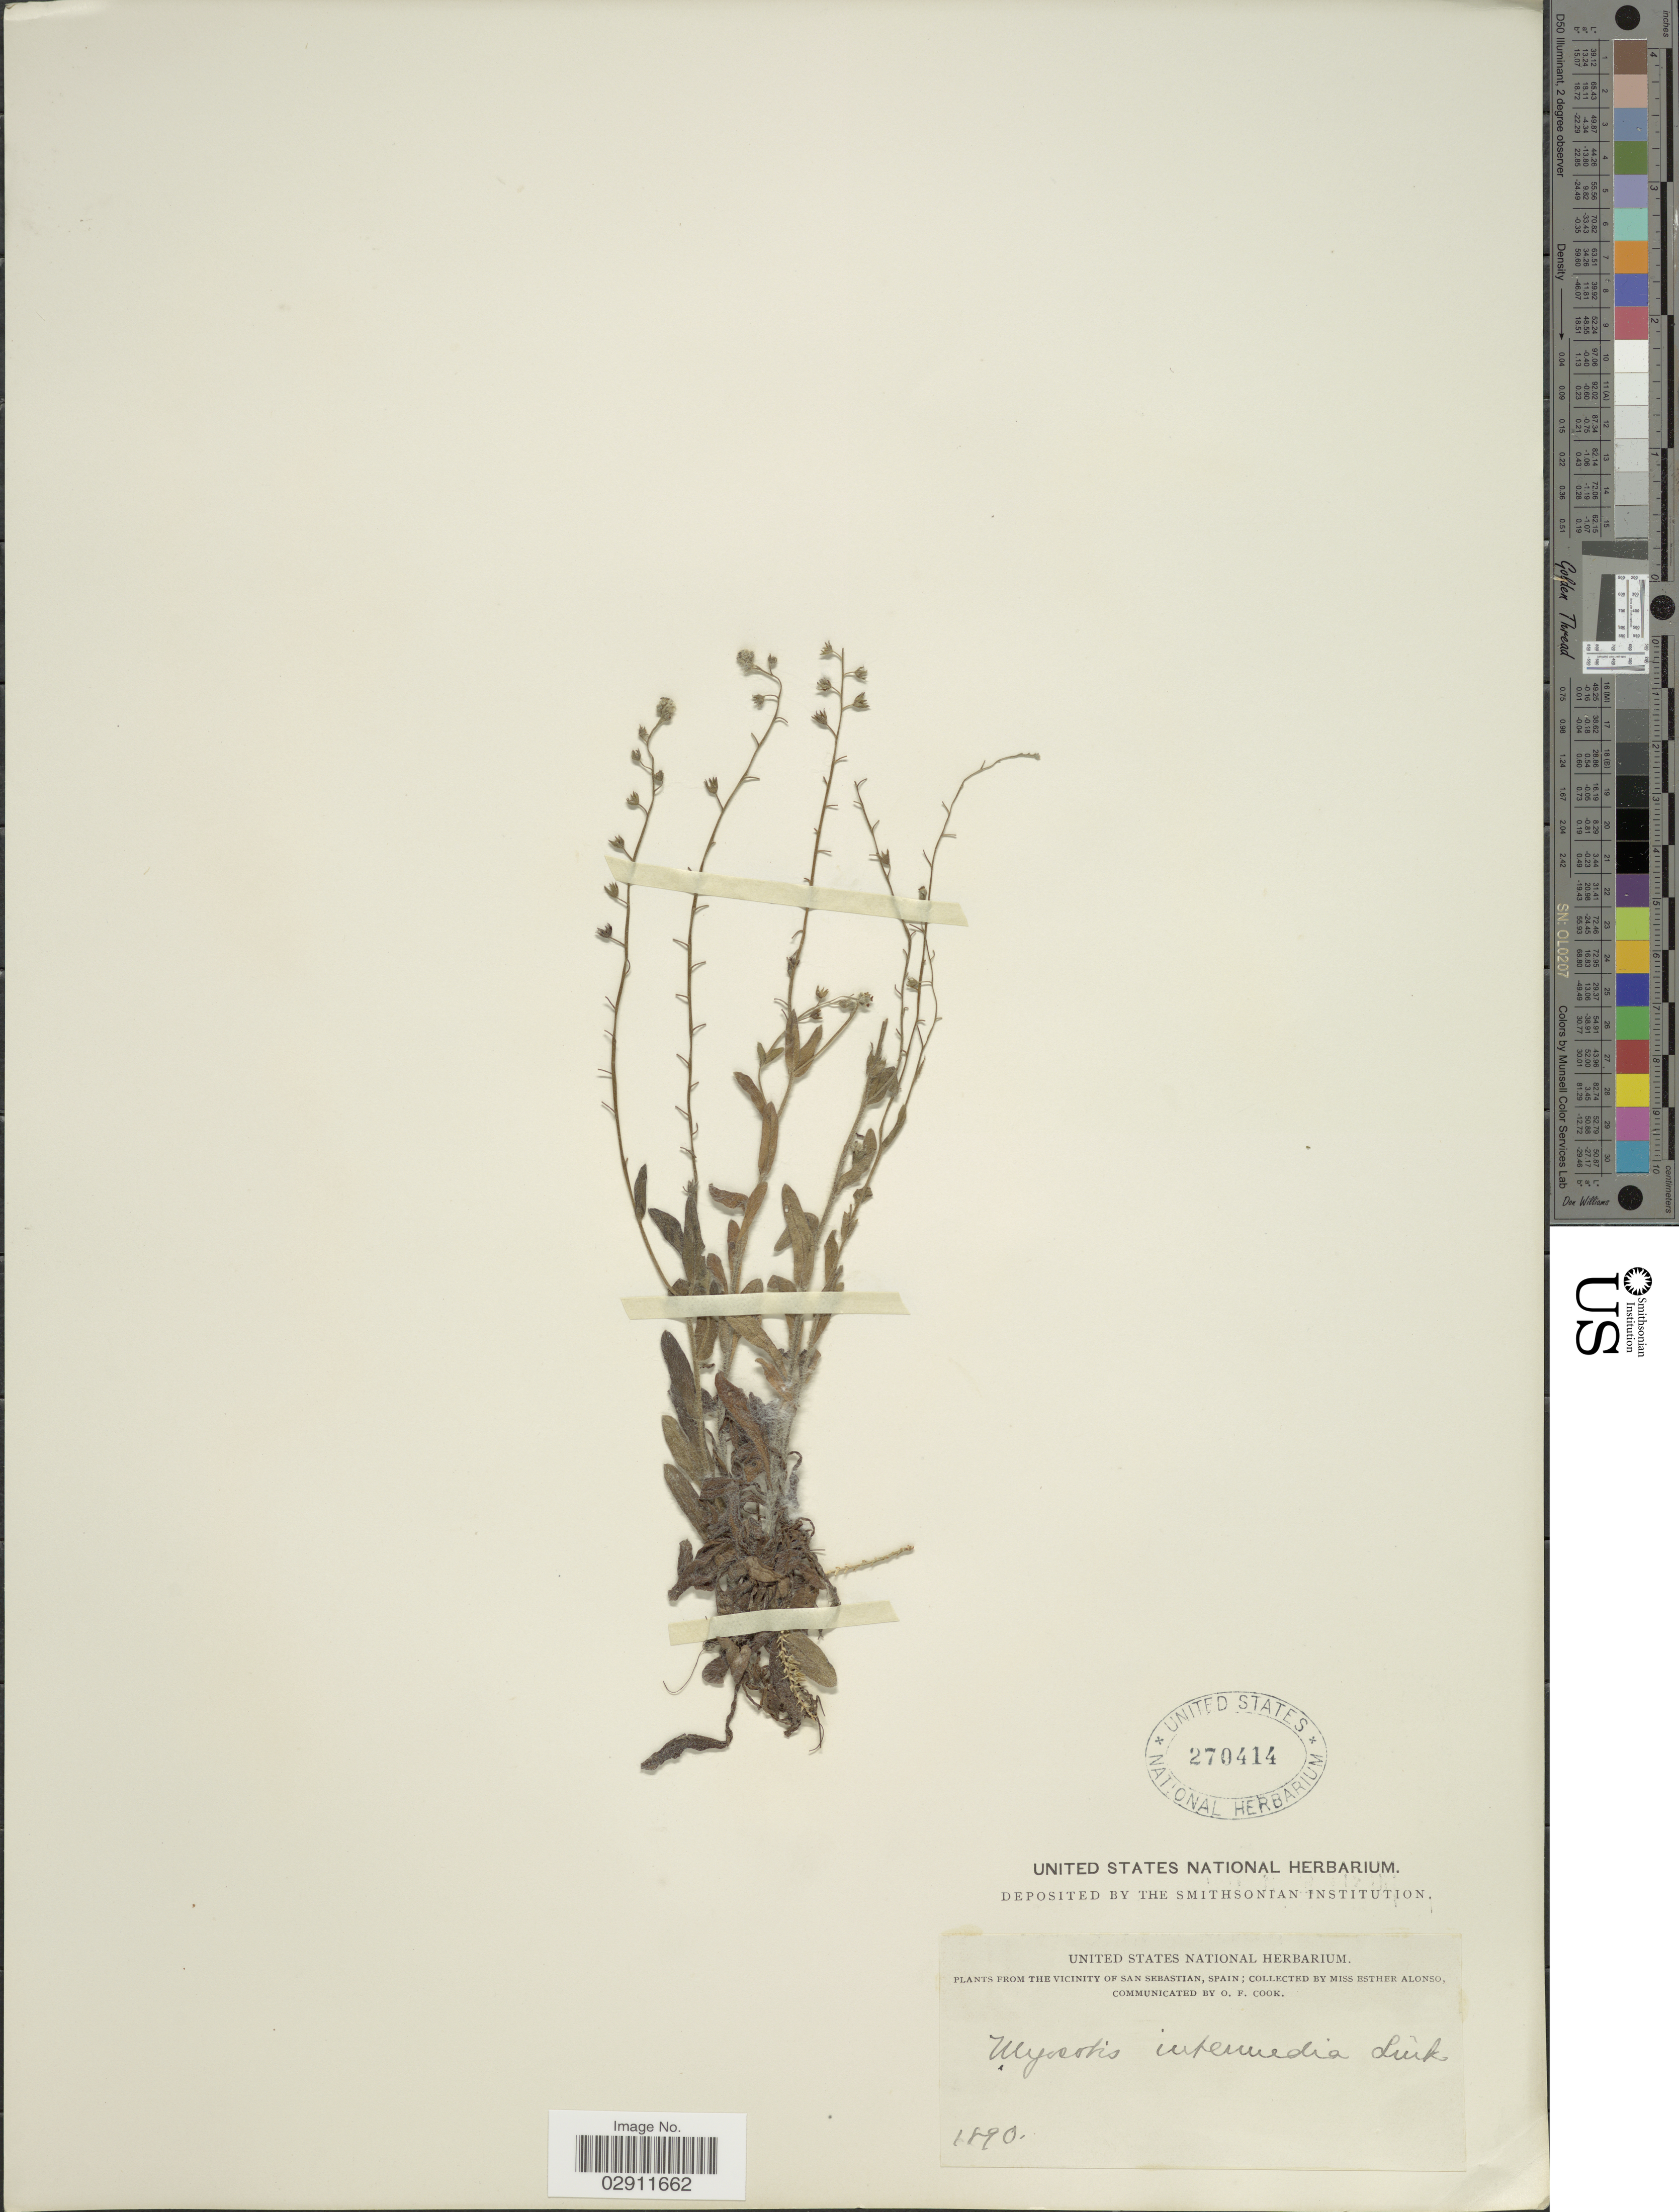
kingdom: Plantae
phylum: Tracheophyta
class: Magnoliopsida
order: Boraginales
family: Boraginaceae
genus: Myosotis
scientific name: Myosotis intermedia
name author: Link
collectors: E. Alonso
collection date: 1890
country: Spain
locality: Vicinity of San Sebestian.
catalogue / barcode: US 270414